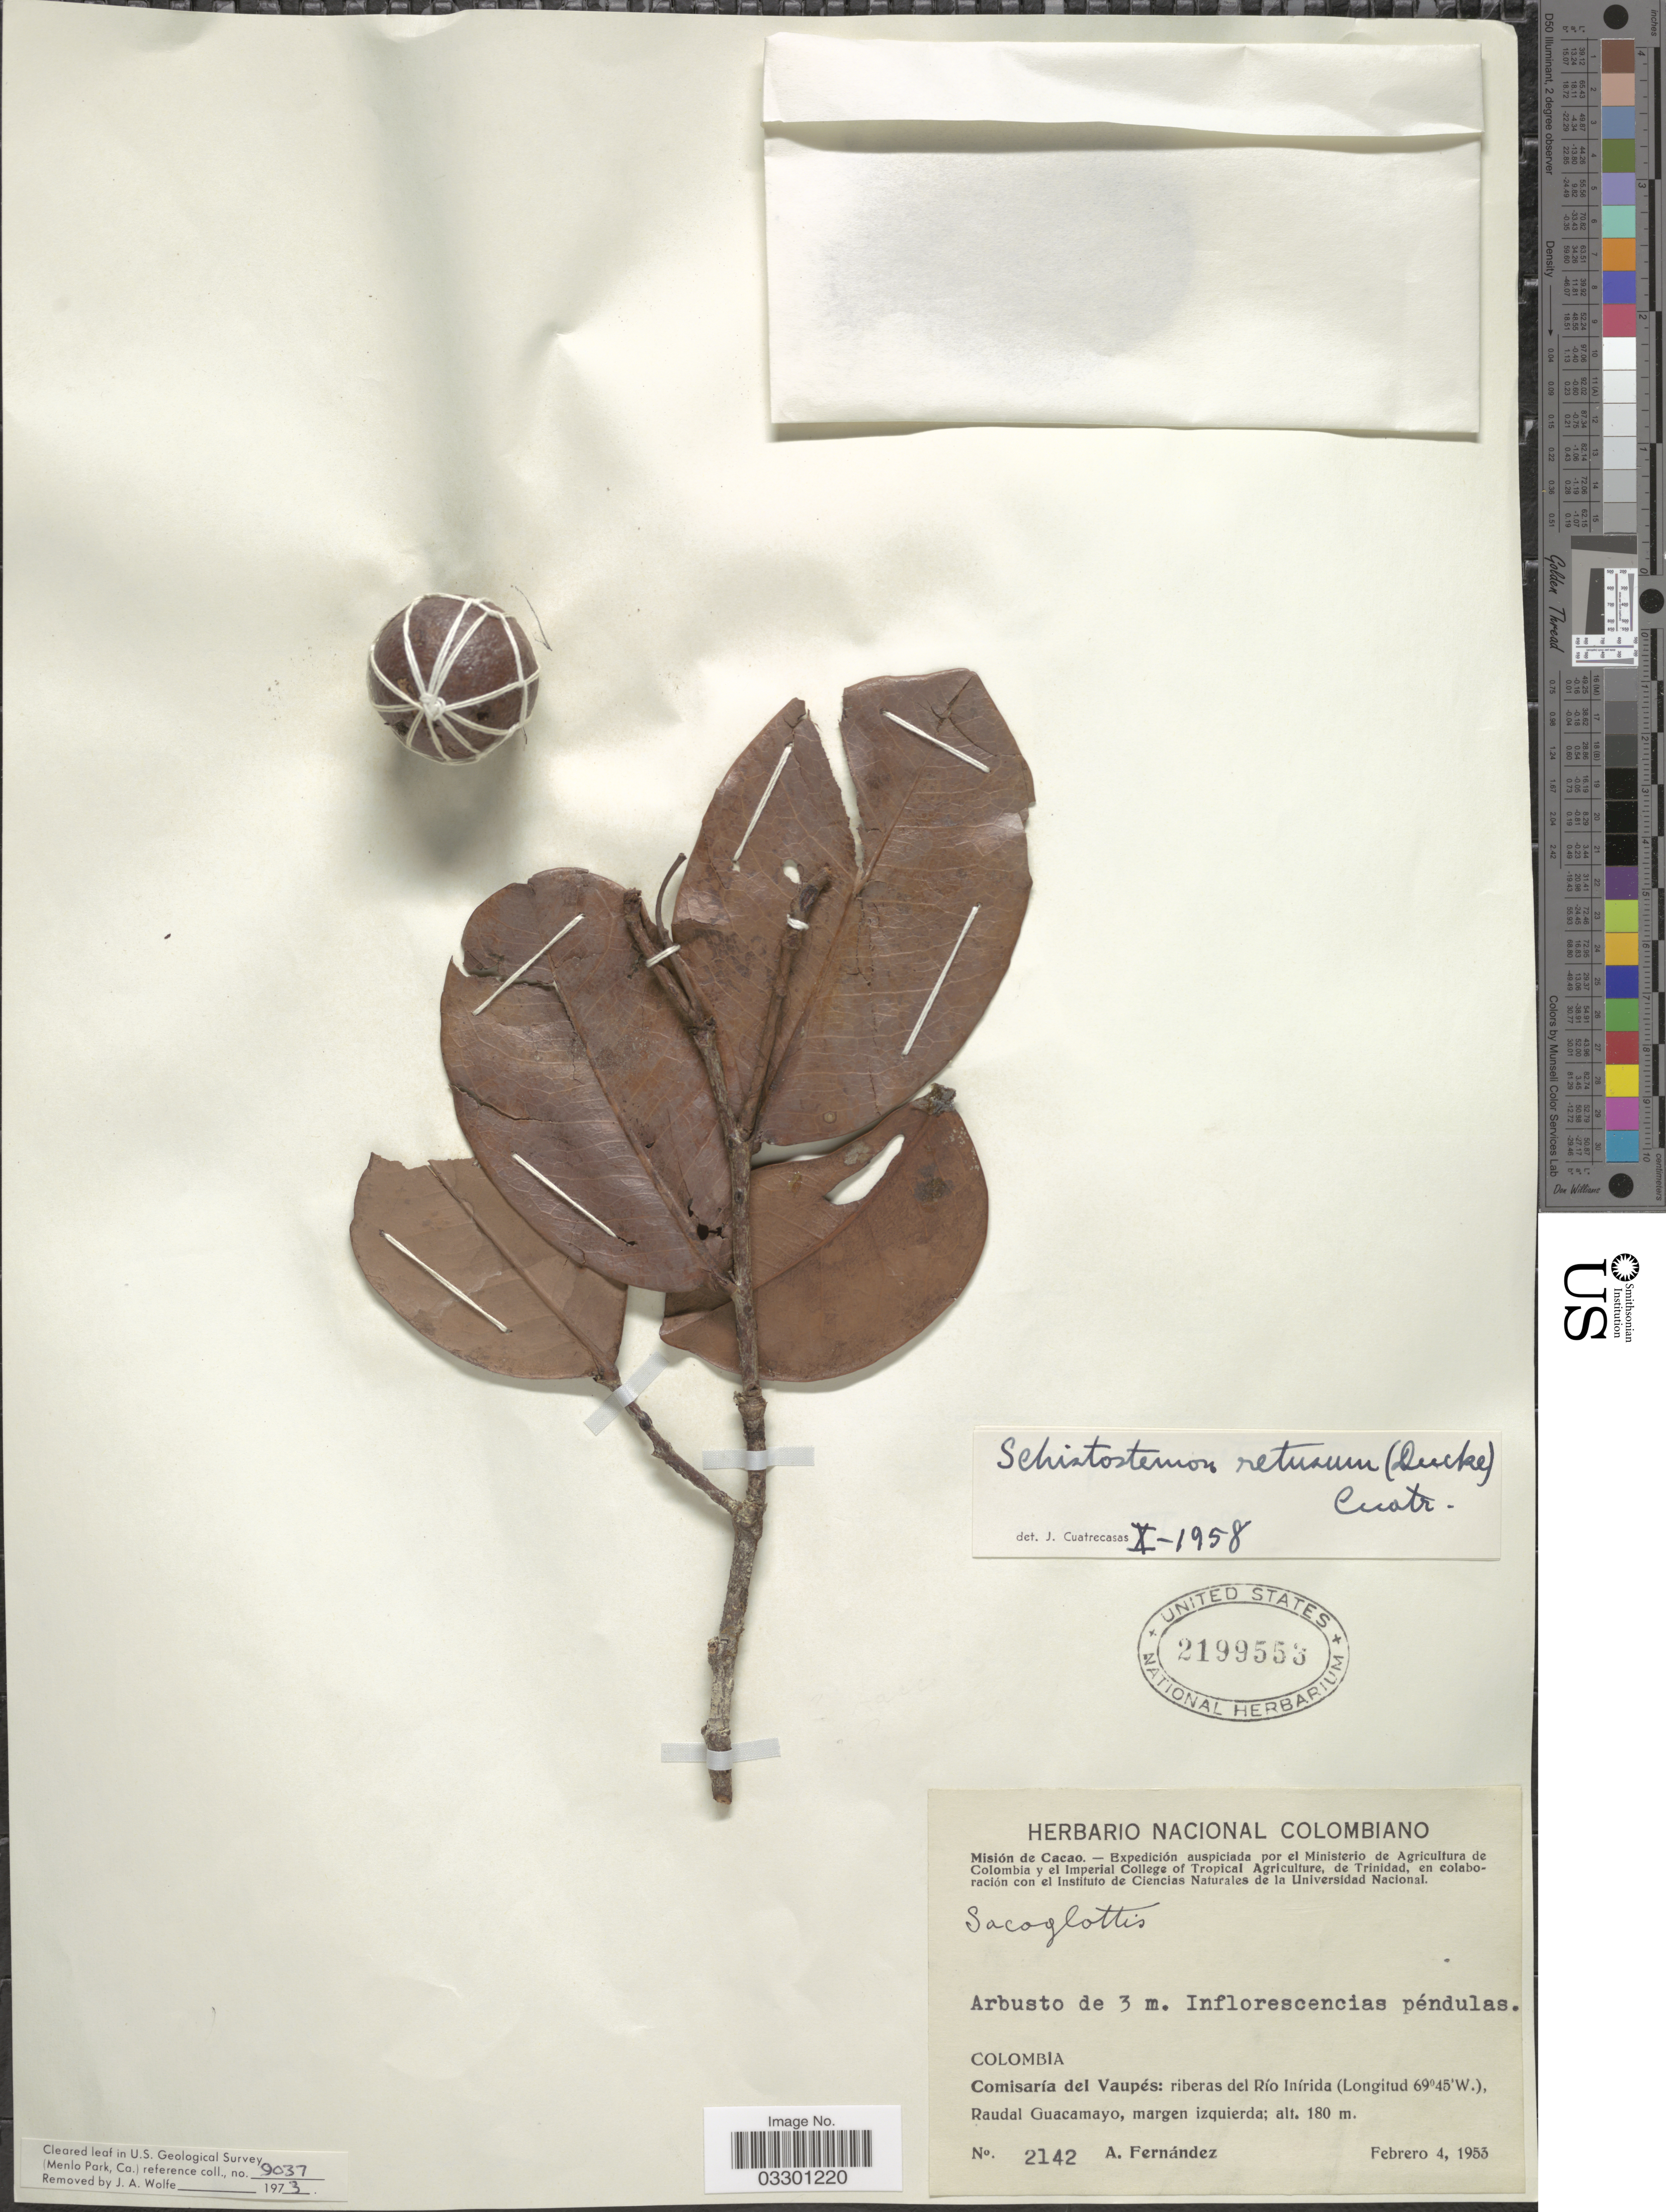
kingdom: Plantae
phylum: Tracheophyta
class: Magnoliopsida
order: Malpighiales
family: Humiriaceae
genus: Schistostemon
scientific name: Schistostemon retusus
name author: (Ducke) Cuatrec.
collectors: A. Fernández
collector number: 2142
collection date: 1953-02-04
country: Colombia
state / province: Vaupés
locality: Comisaría del Vaupés: riberas del Río Inírida, Raudal Guacamayo, margen izquierda.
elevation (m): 180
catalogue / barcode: US 2199553